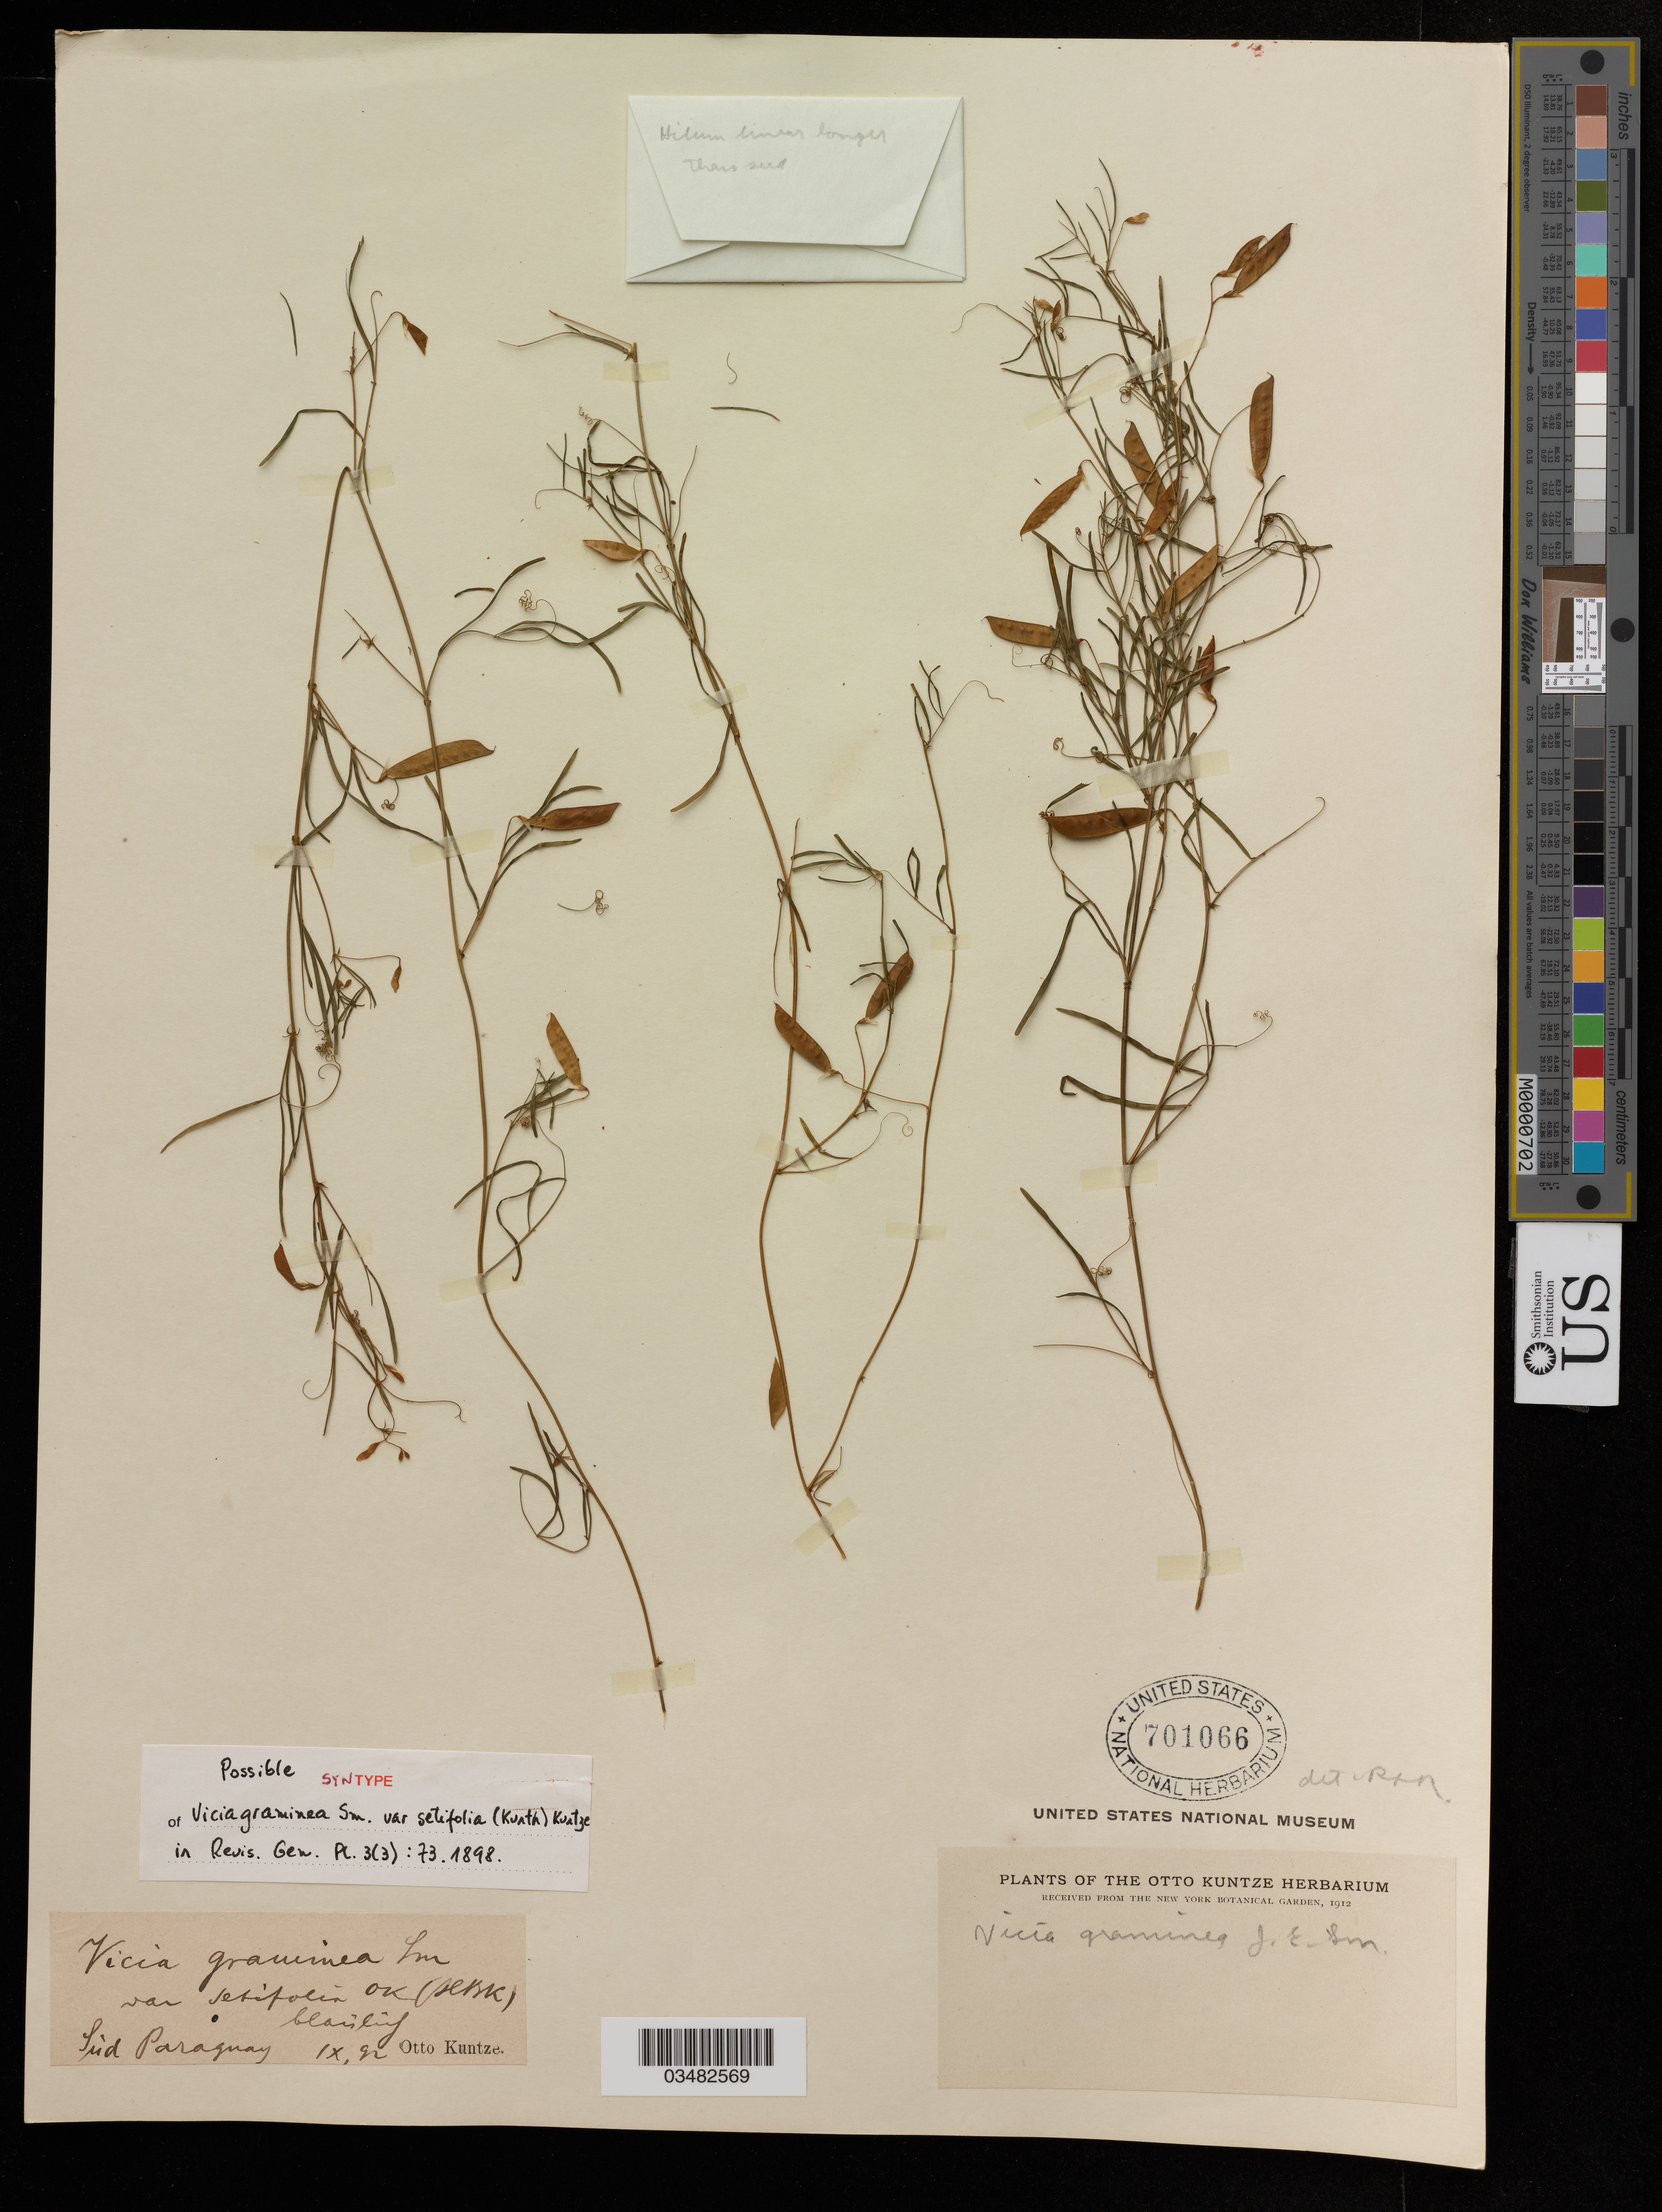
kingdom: Plantae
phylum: Tracheophyta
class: Liliopsida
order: Poales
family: Poaceae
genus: Hordeum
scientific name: Hordeum jubatum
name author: L.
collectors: M. Brannon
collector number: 117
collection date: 1896-08-10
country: United States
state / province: North Dakota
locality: Stark Co., Dickinson Co.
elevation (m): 732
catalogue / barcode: US 1018674